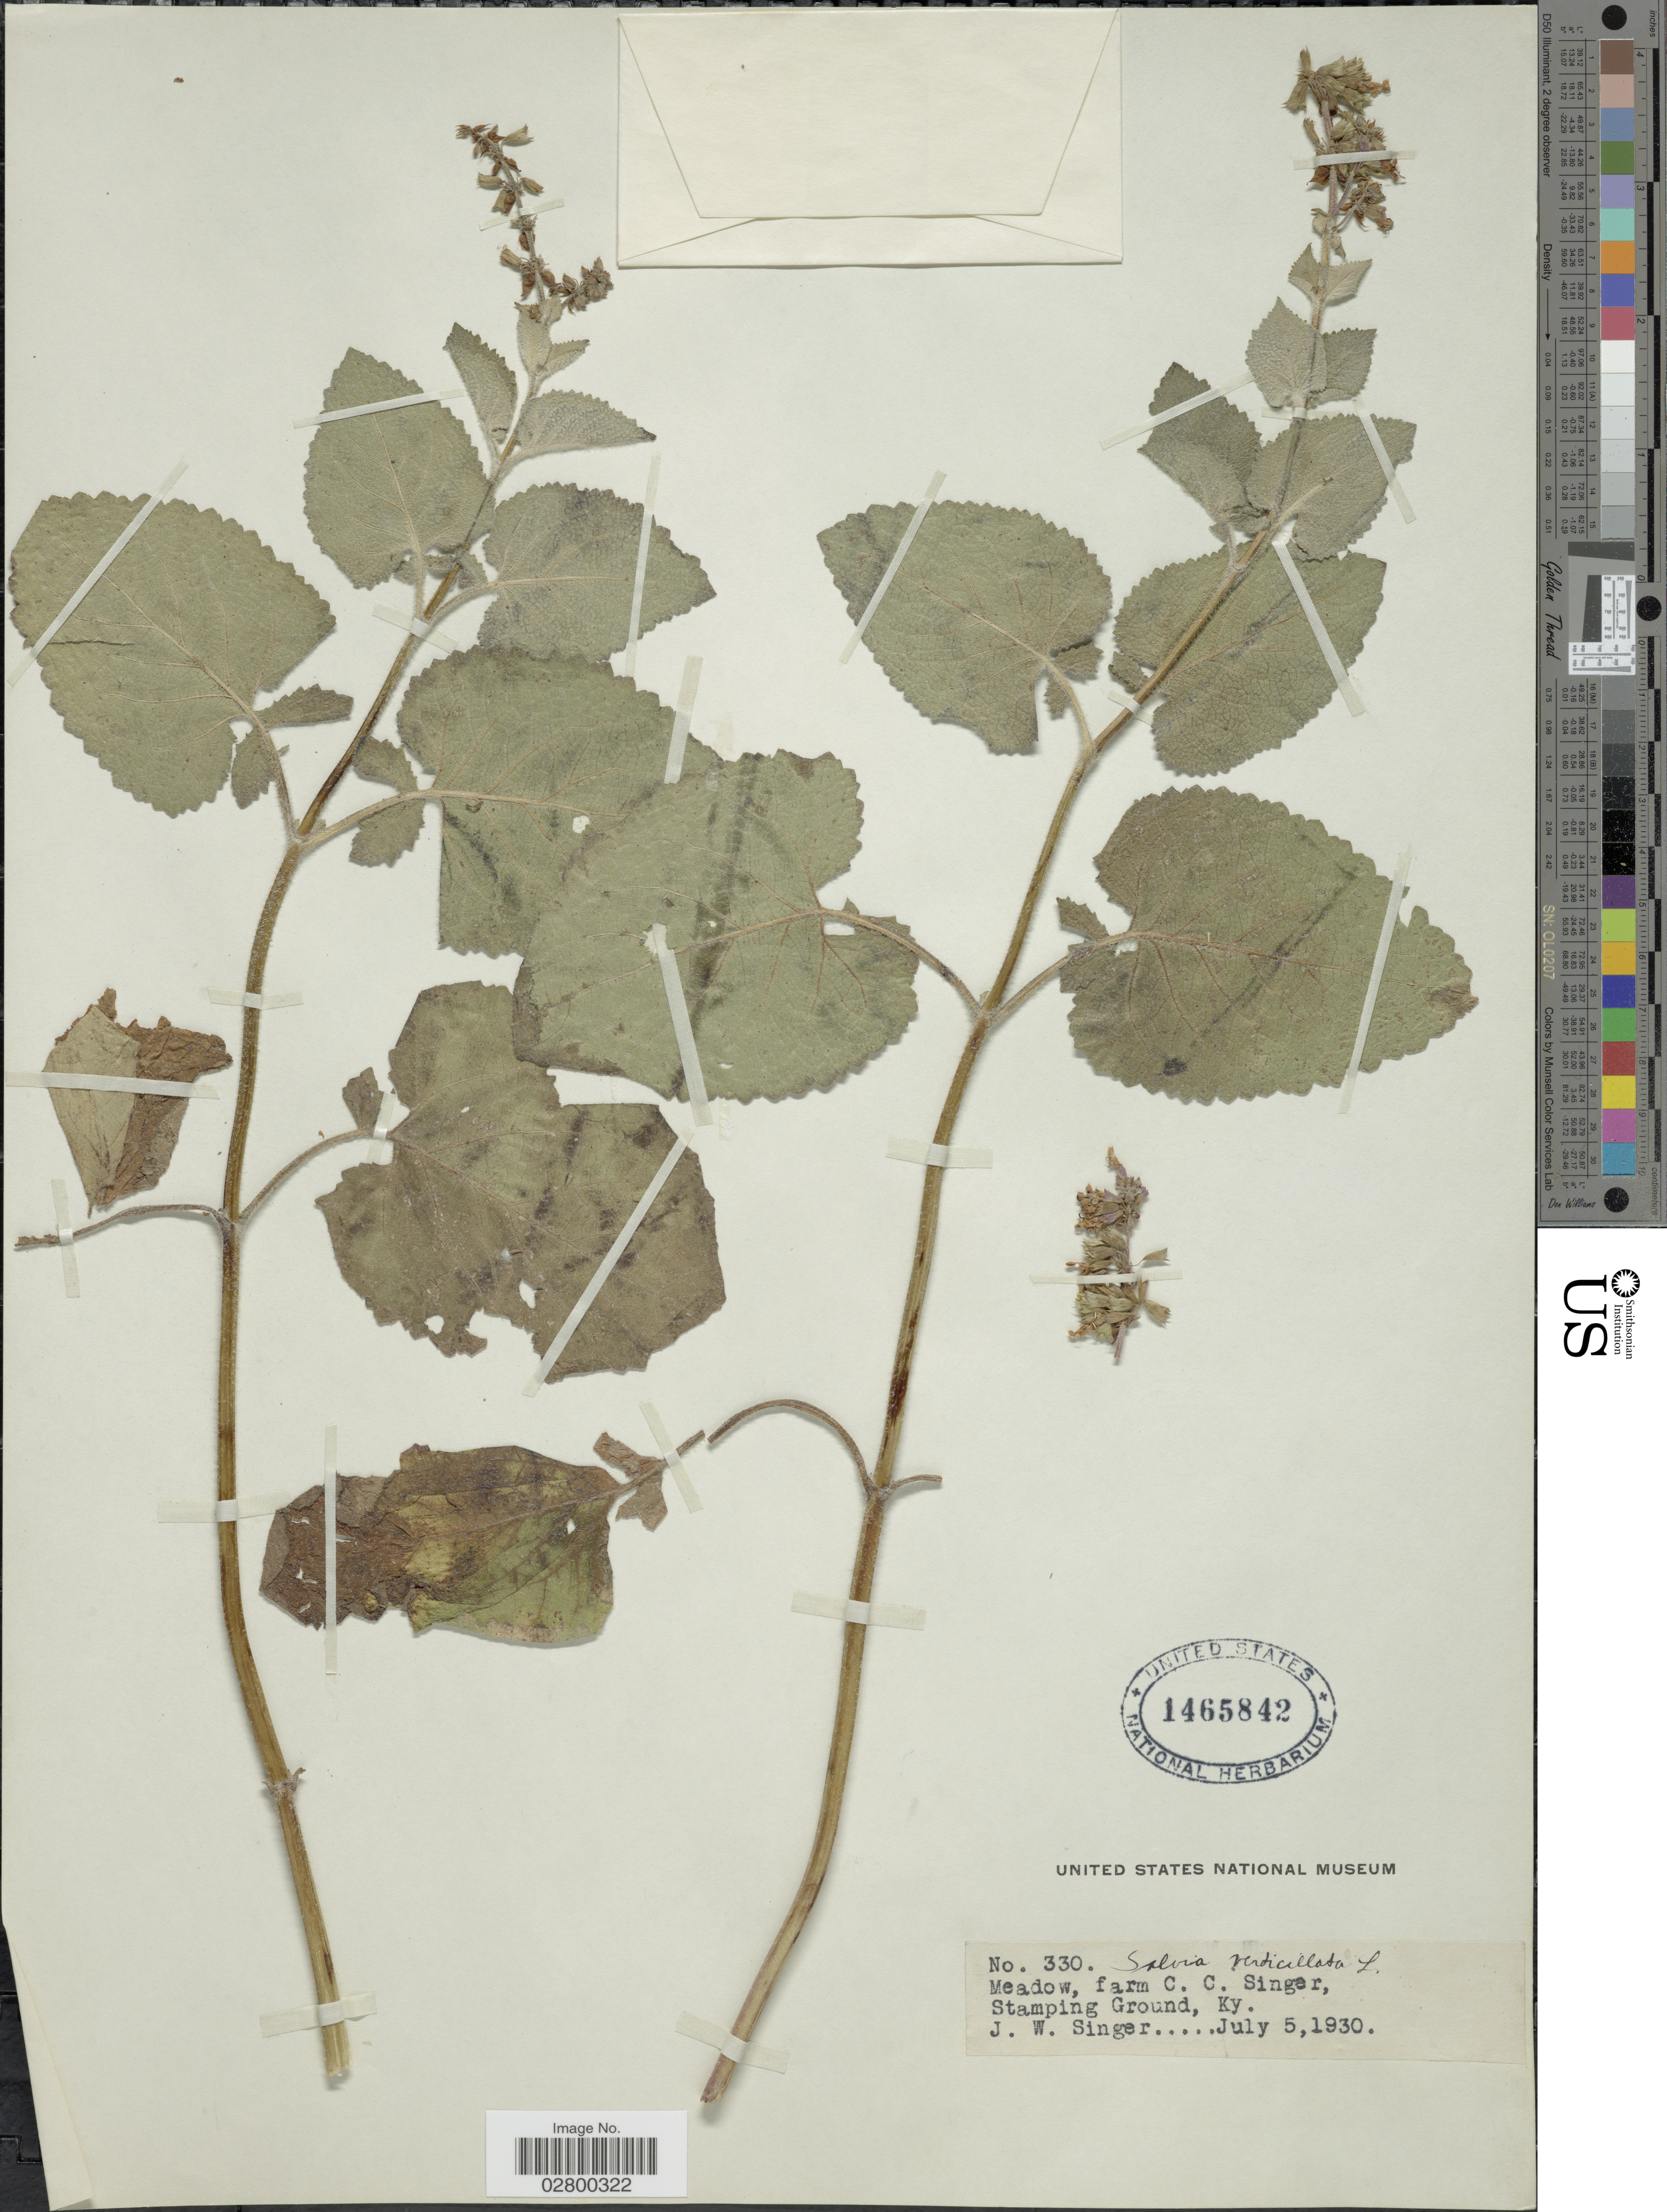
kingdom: Plantae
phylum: Tracheophyta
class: Magnoliopsida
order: Lamiales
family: Lamiaceae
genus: Salvia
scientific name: Salvia verticillata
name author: L.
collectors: J. EW. Singer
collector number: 330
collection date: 1930-07-05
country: United States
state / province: Kentucky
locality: Farm C. C. Singer, Stamping Ground, Ky.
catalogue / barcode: US 1465842